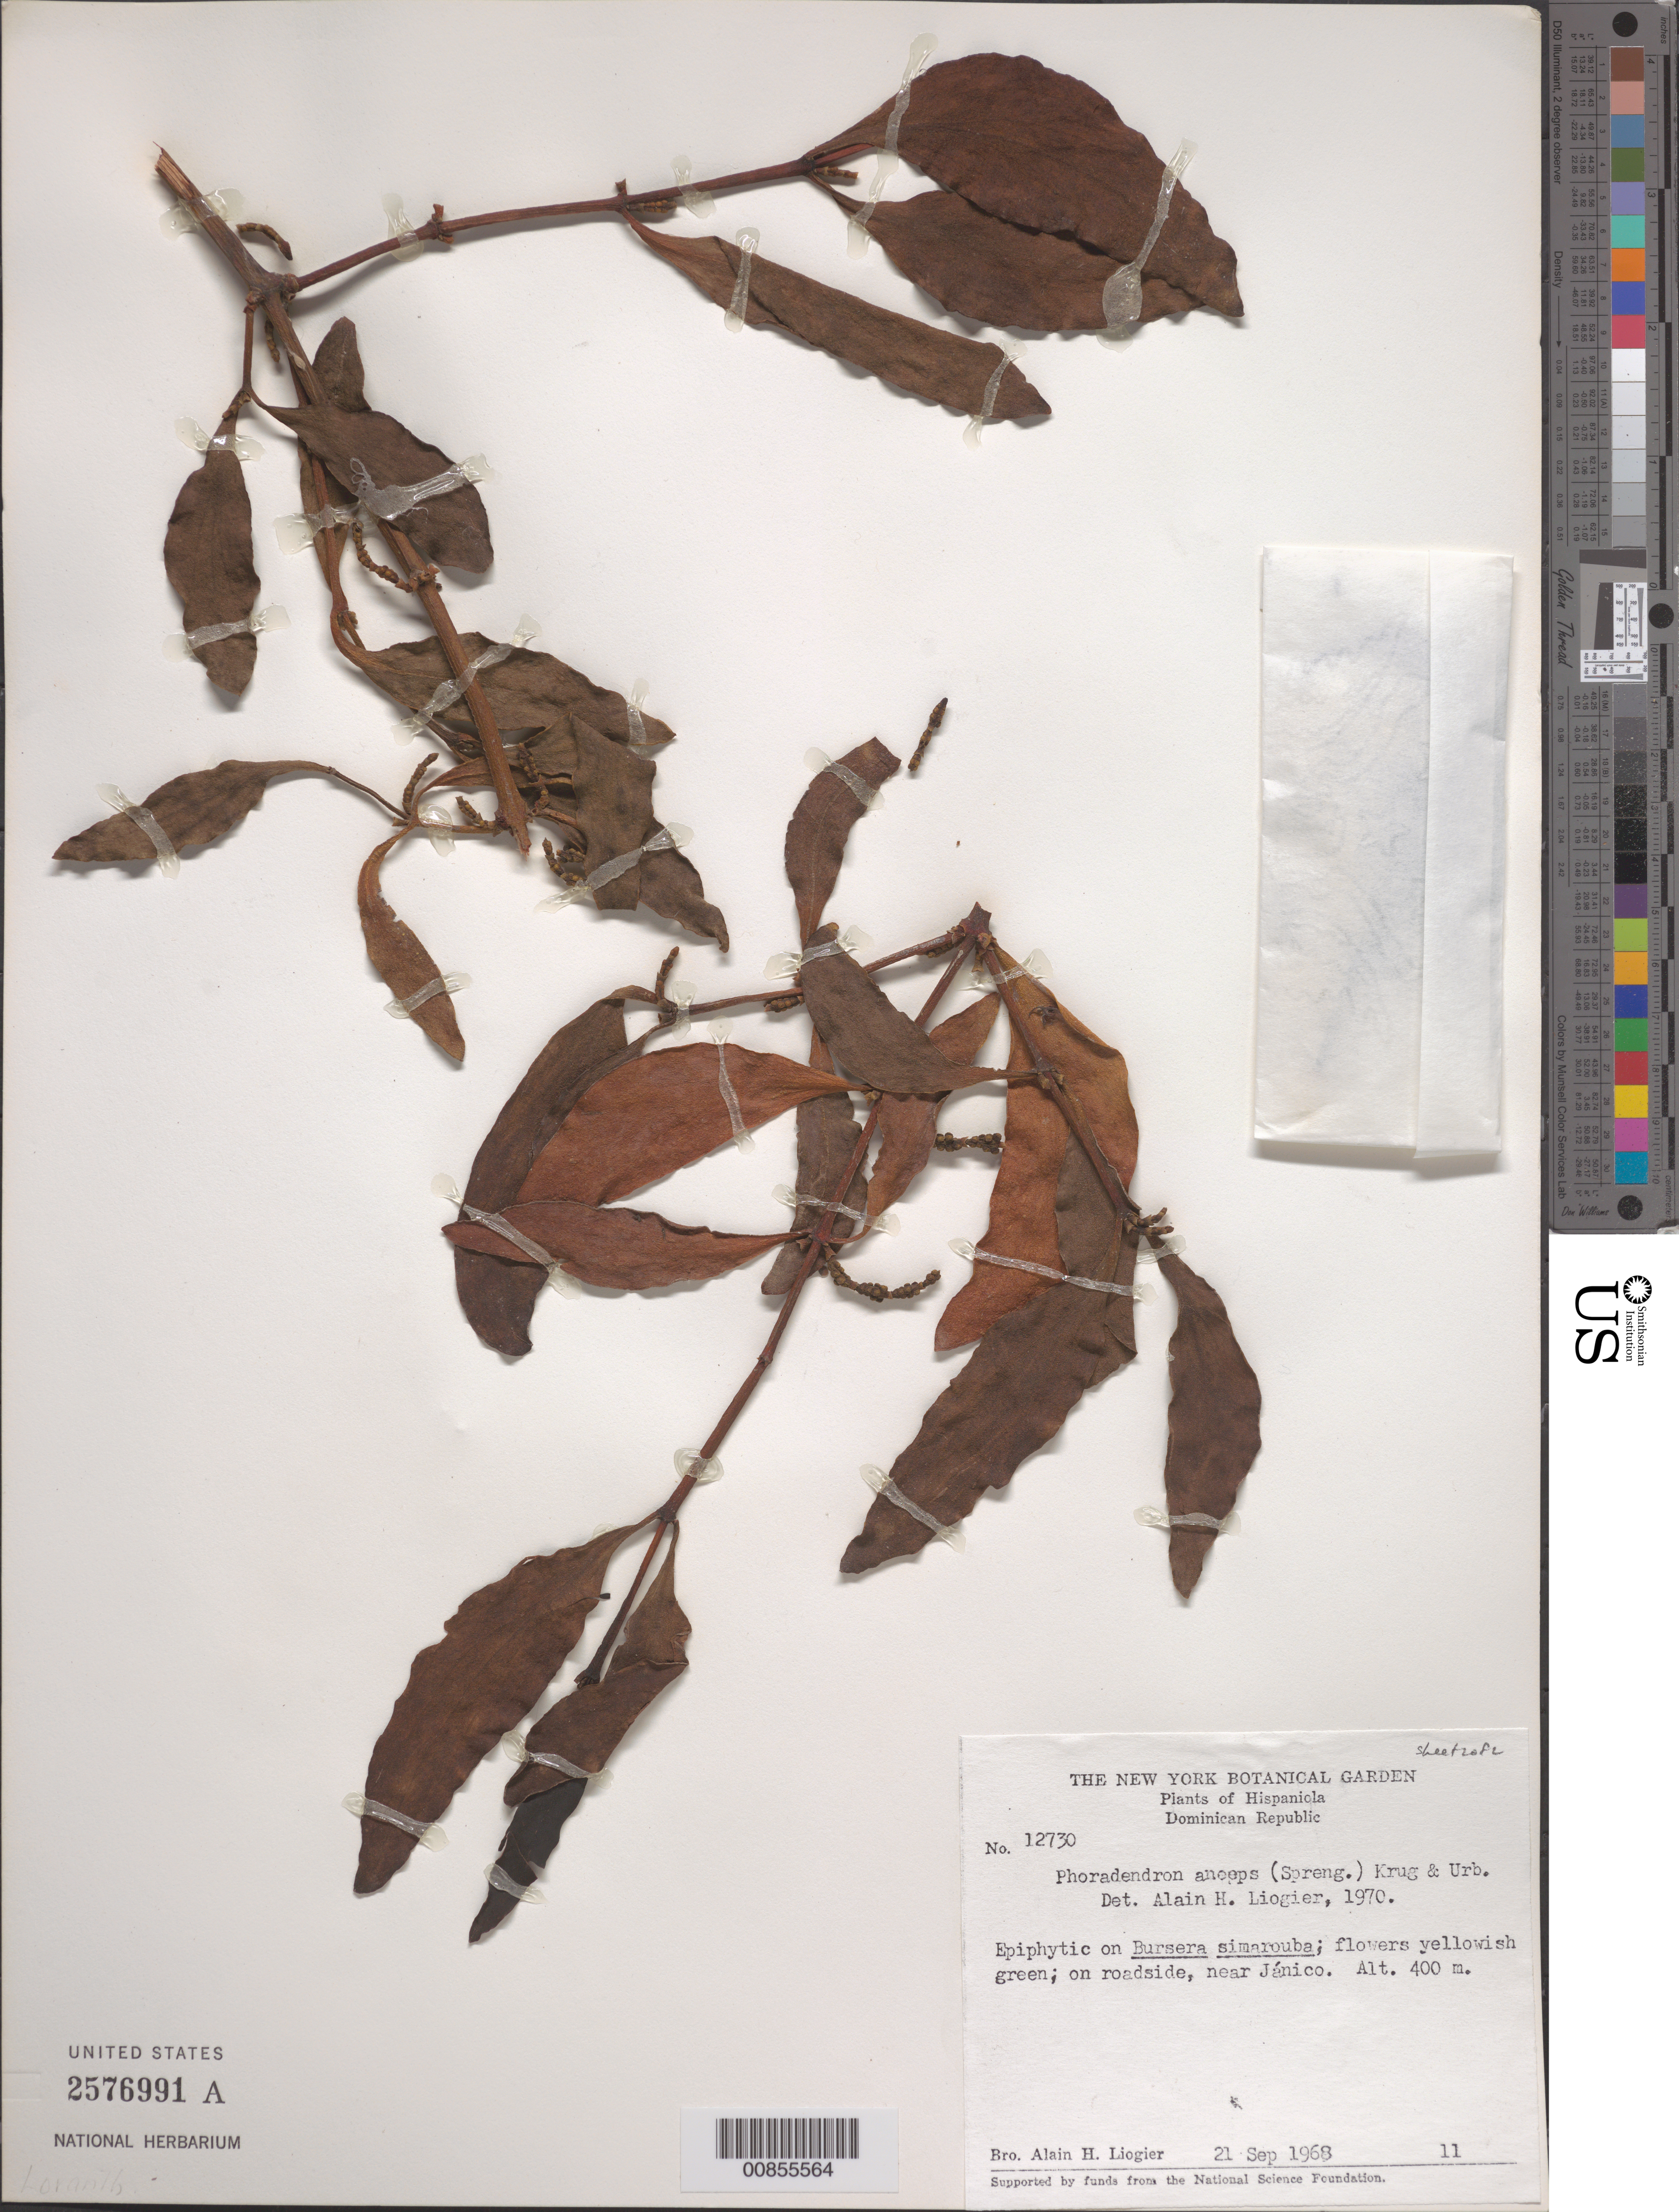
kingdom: Plantae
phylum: Tracheophyta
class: Magnoliopsida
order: Santalales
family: Viscaceae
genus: Phoradendron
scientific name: Phoradendron anceps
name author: (Spreng.) M. Gómez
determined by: Liogier, Alain H.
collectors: A. H. Liogier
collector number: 12730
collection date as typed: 21 Sep 1968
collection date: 1968-09-21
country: Dominican Republic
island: Hispaniola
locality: On roadside, near Jánico.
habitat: On Bursera simarouba. On roadside.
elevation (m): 400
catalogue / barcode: US 2576991A